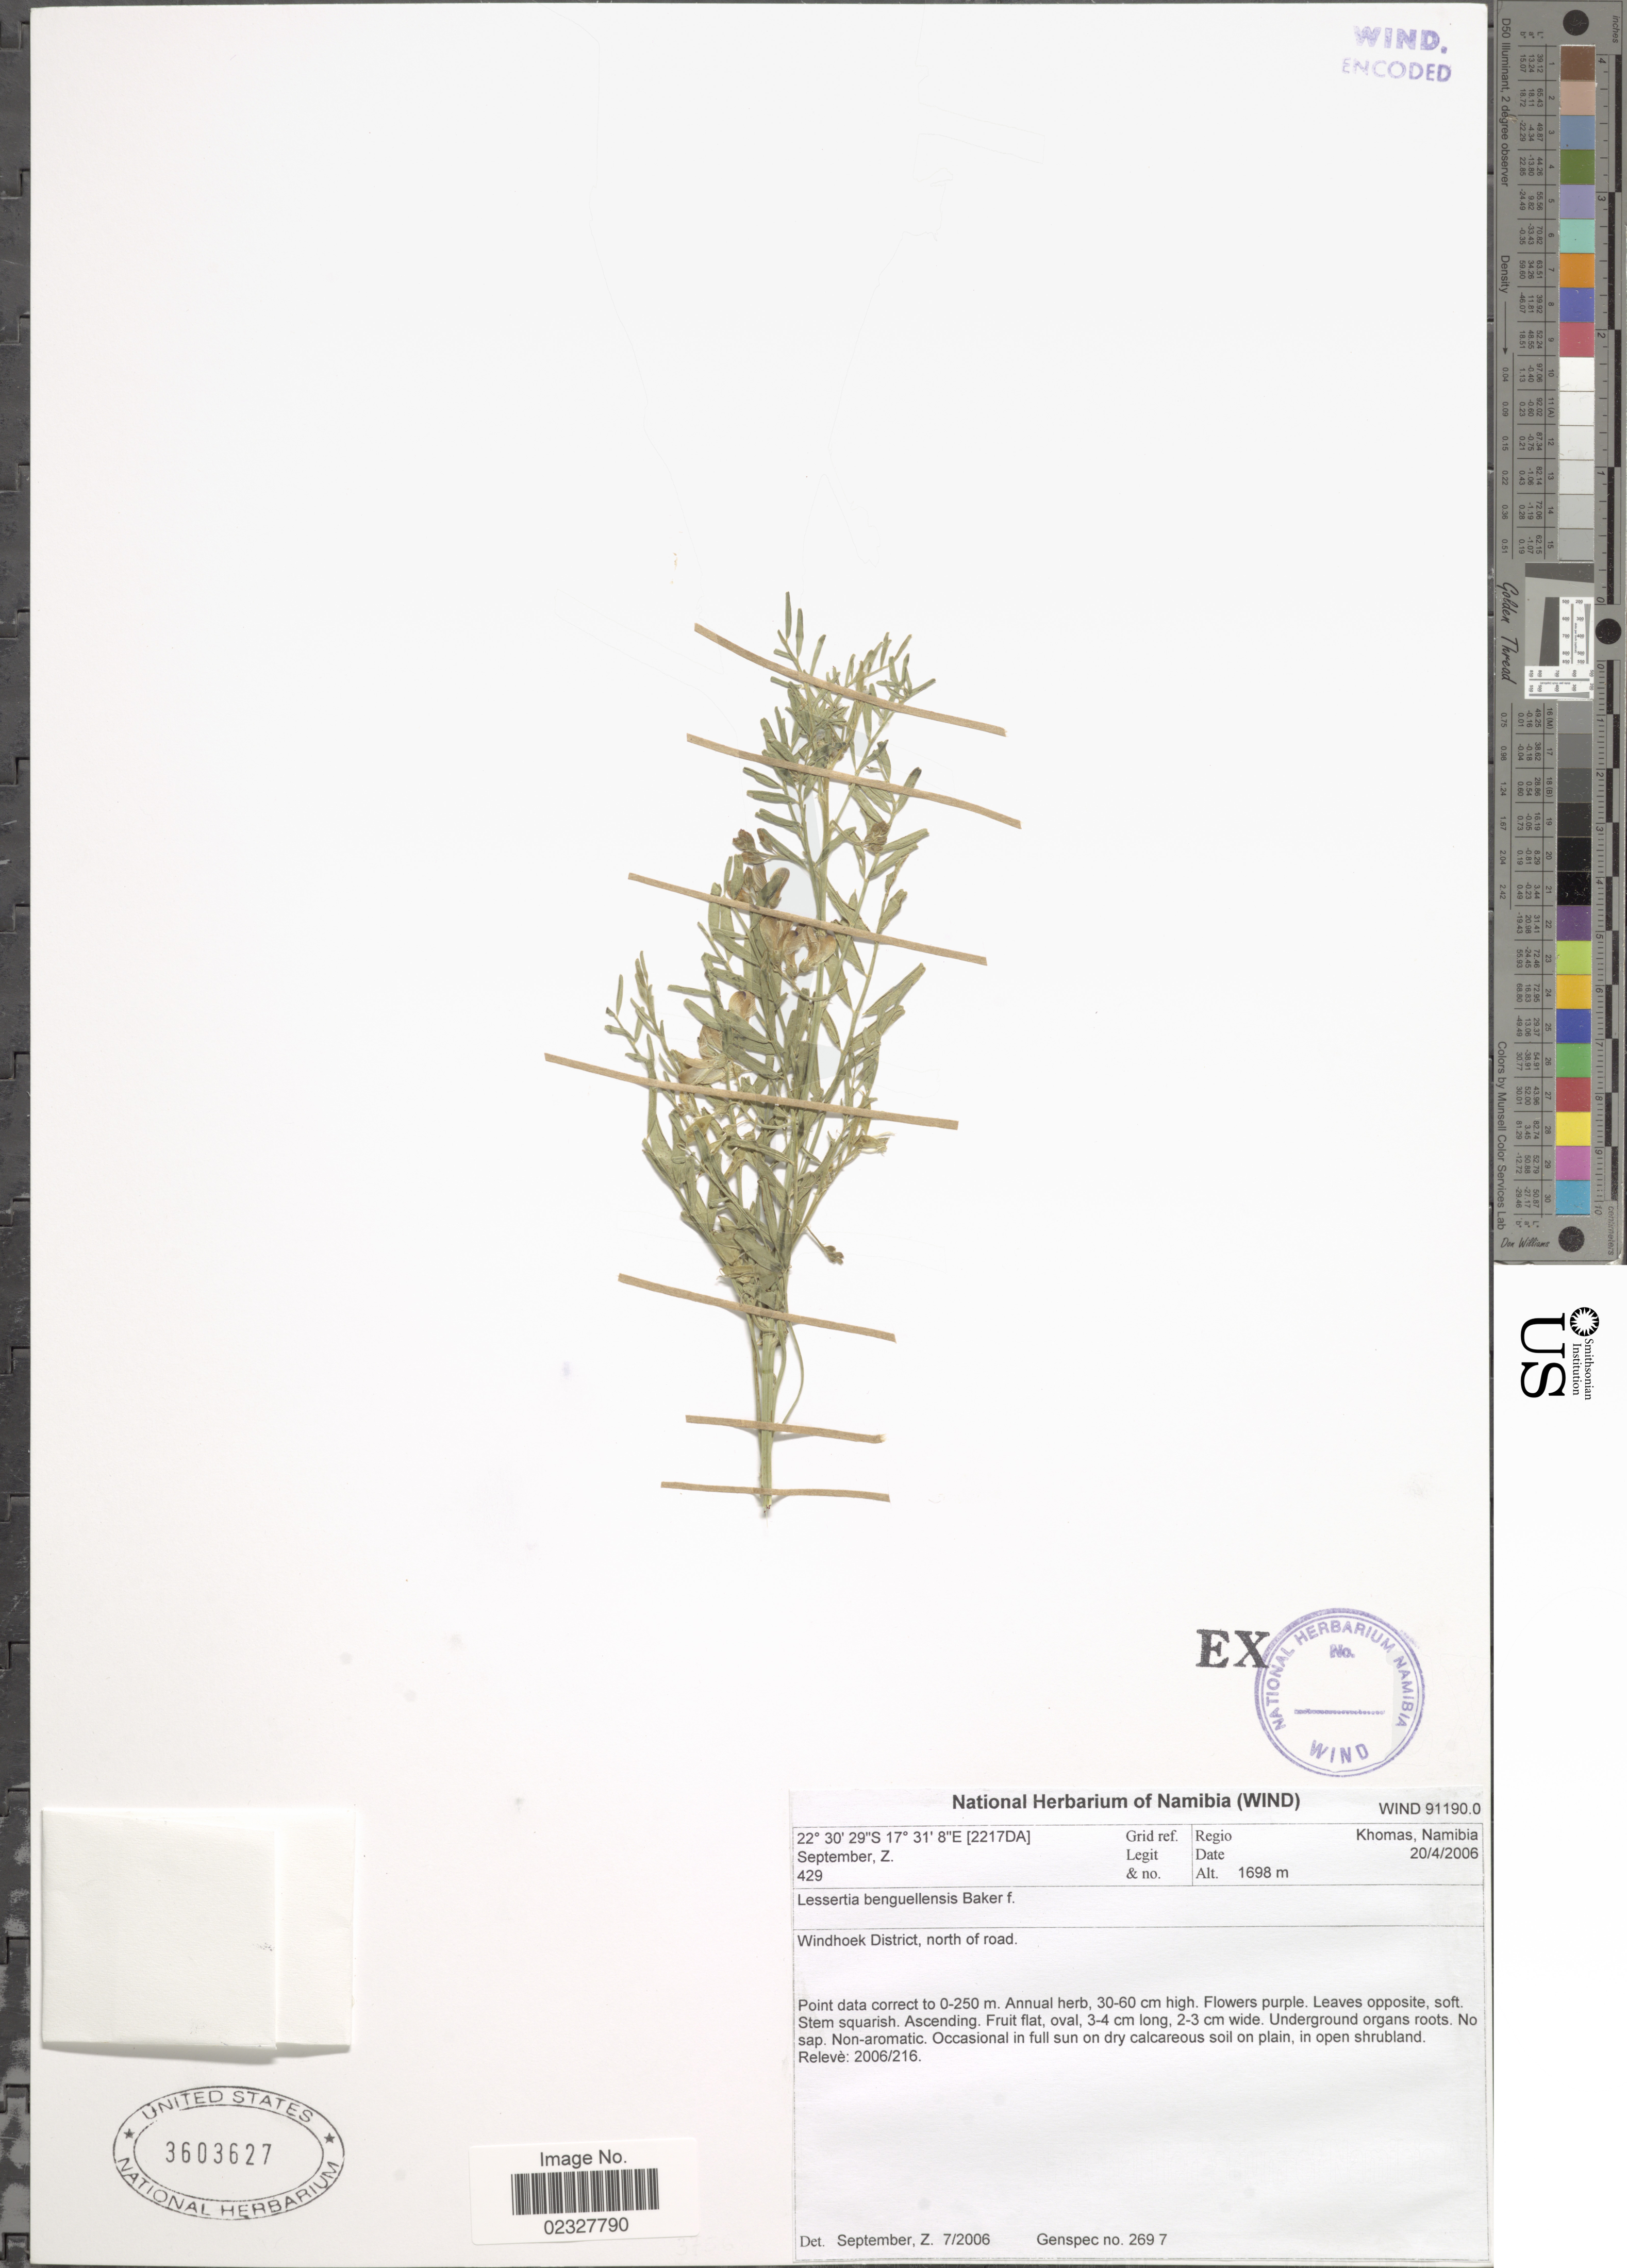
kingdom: Plantae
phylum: Tracheophyta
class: Magnoliopsida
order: Fabales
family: Fabaceae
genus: Lessertia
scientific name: Lessertia benguellensis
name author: Baker f.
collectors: Z. September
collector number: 429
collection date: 2006-04-20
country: Namibia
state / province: Khomas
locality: Rgeio Khomas, Namibia. Windhoek District, north of road.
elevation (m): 1698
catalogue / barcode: US 3603627